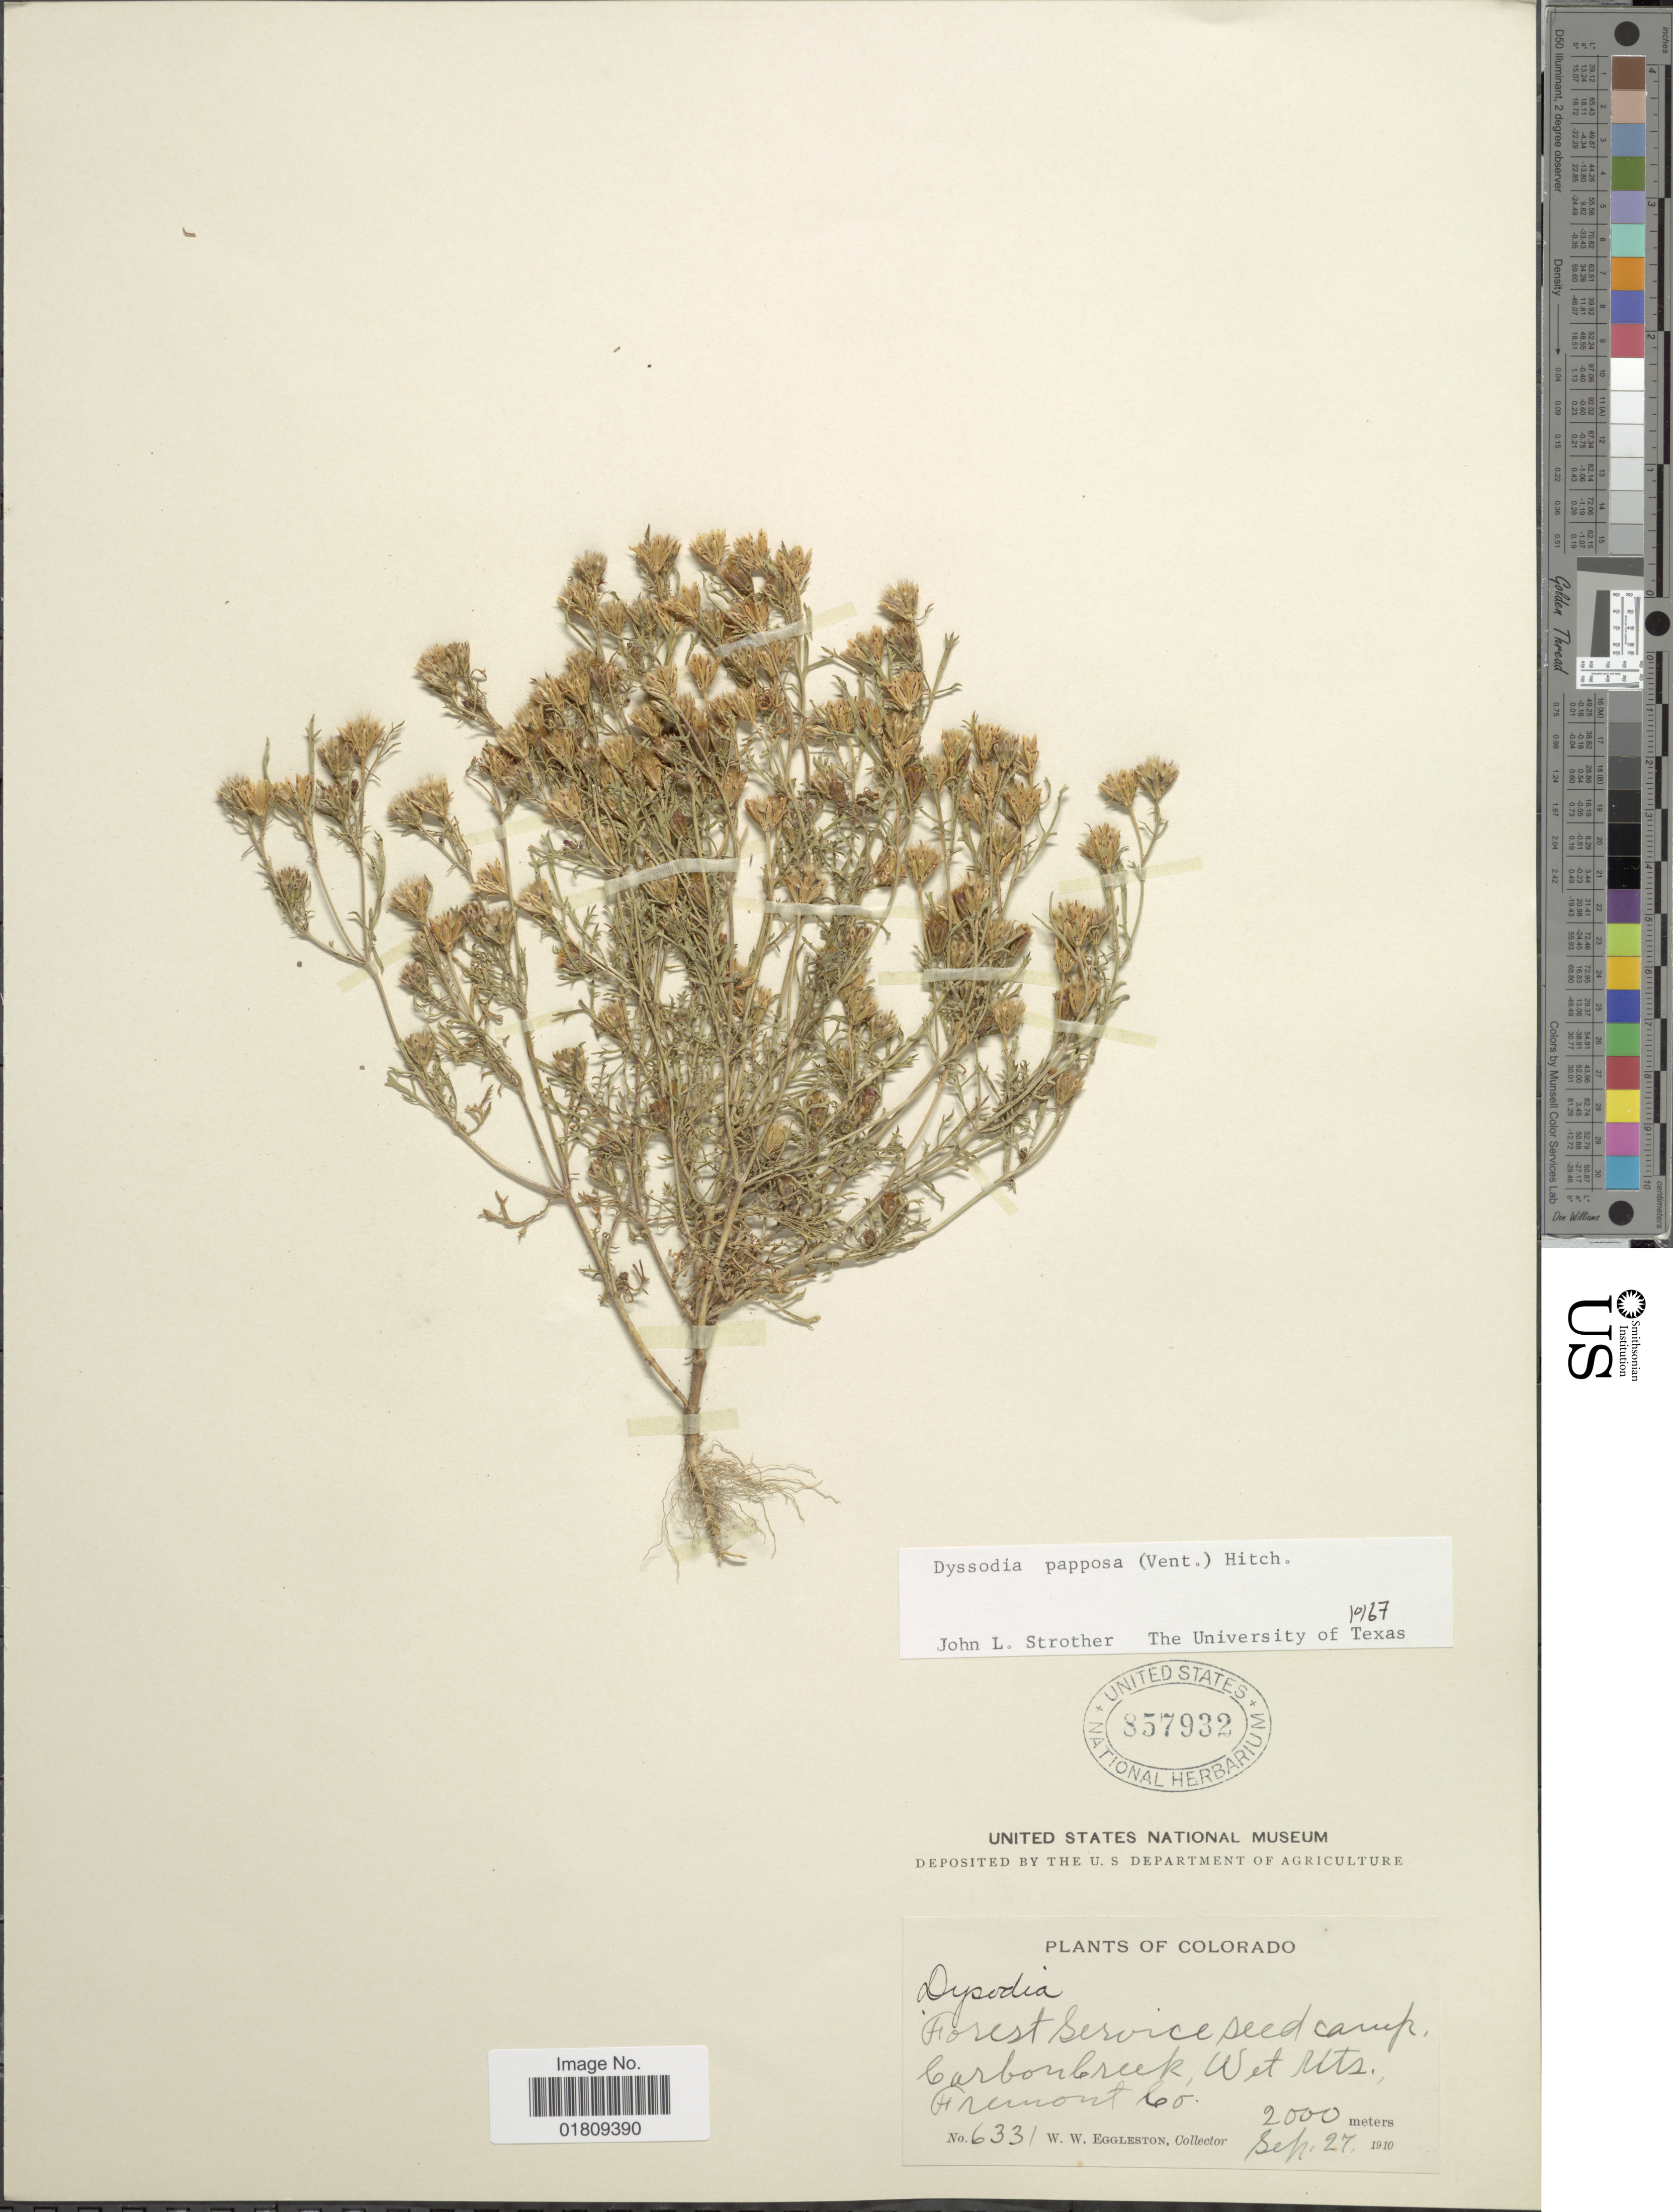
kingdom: Plantae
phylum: Tracheophyta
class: Magnoliopsida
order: Asterales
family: Asteraceae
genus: Dyssodia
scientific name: Dyssodia papposa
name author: (Vent.) Hitchc.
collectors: W. W. Eggleston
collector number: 6331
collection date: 1910-09-27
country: United States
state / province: Colorado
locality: Carbon Creek, Wet Mts. Fermont Co.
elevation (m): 2000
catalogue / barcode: US 857932